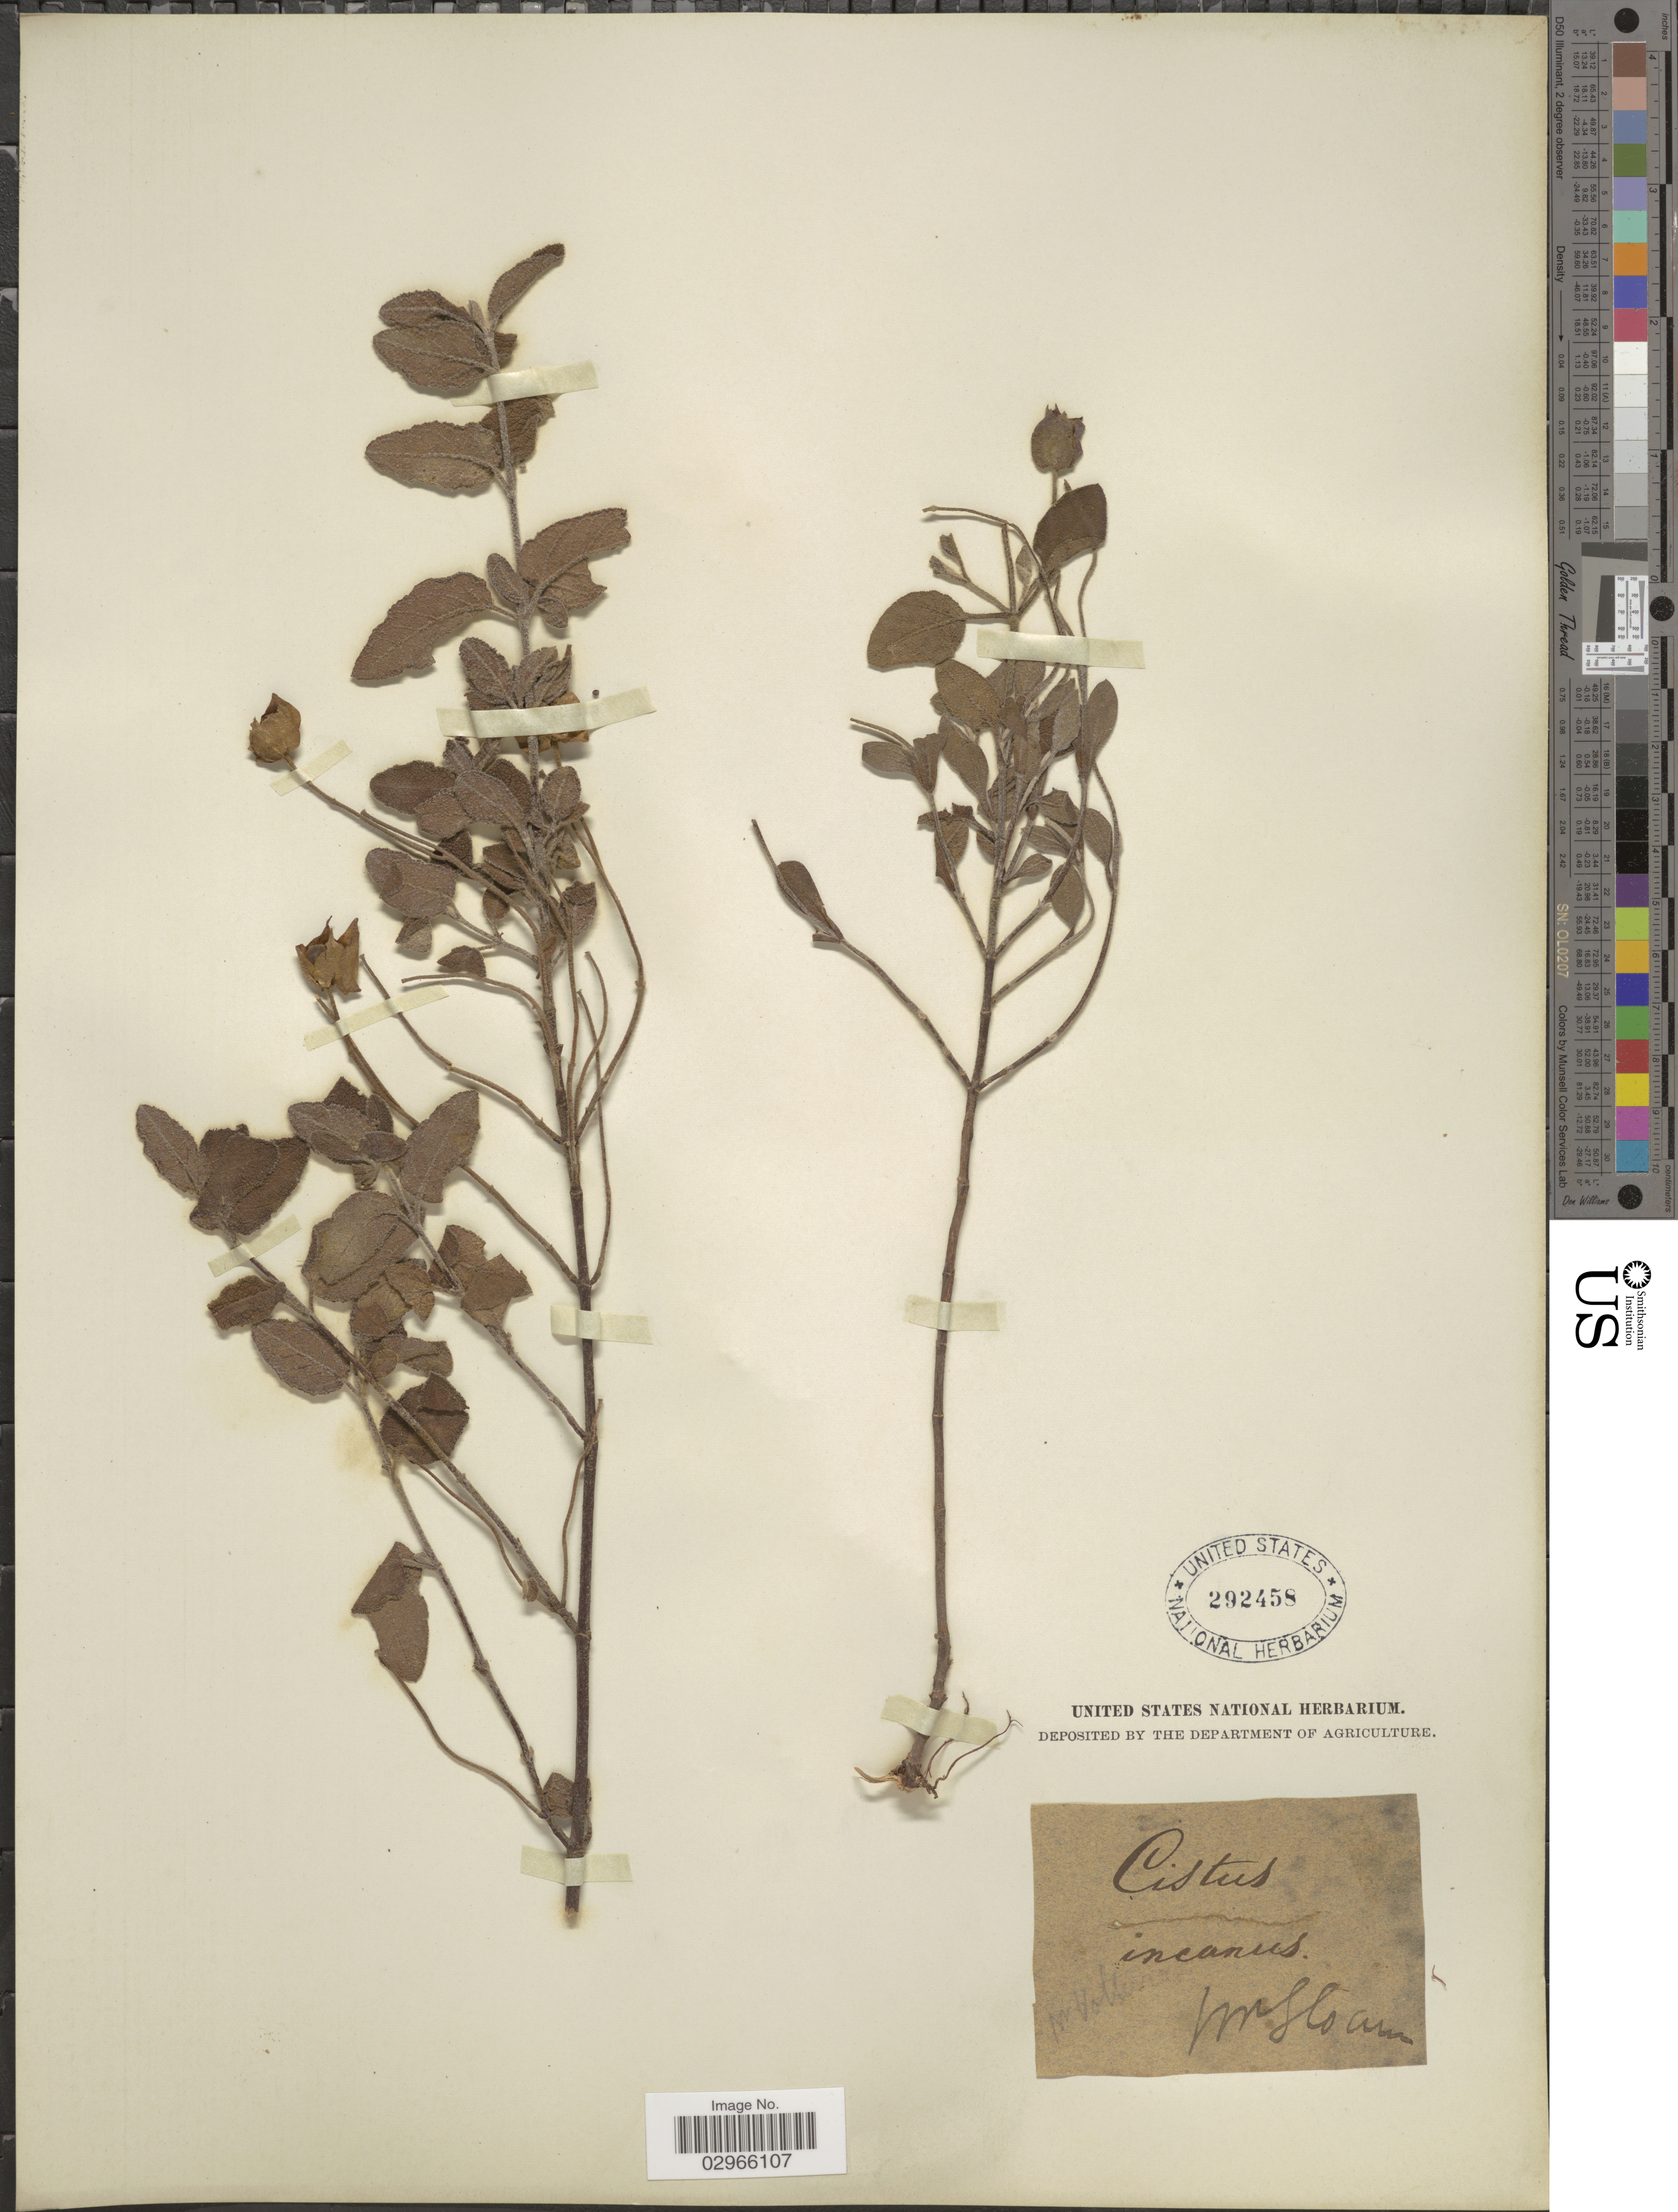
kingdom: Plantae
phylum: Tracheophyta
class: Magnoliopsida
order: Malvales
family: Cistaceae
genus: Cistus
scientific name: Cistus incanus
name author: L.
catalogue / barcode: US 292458